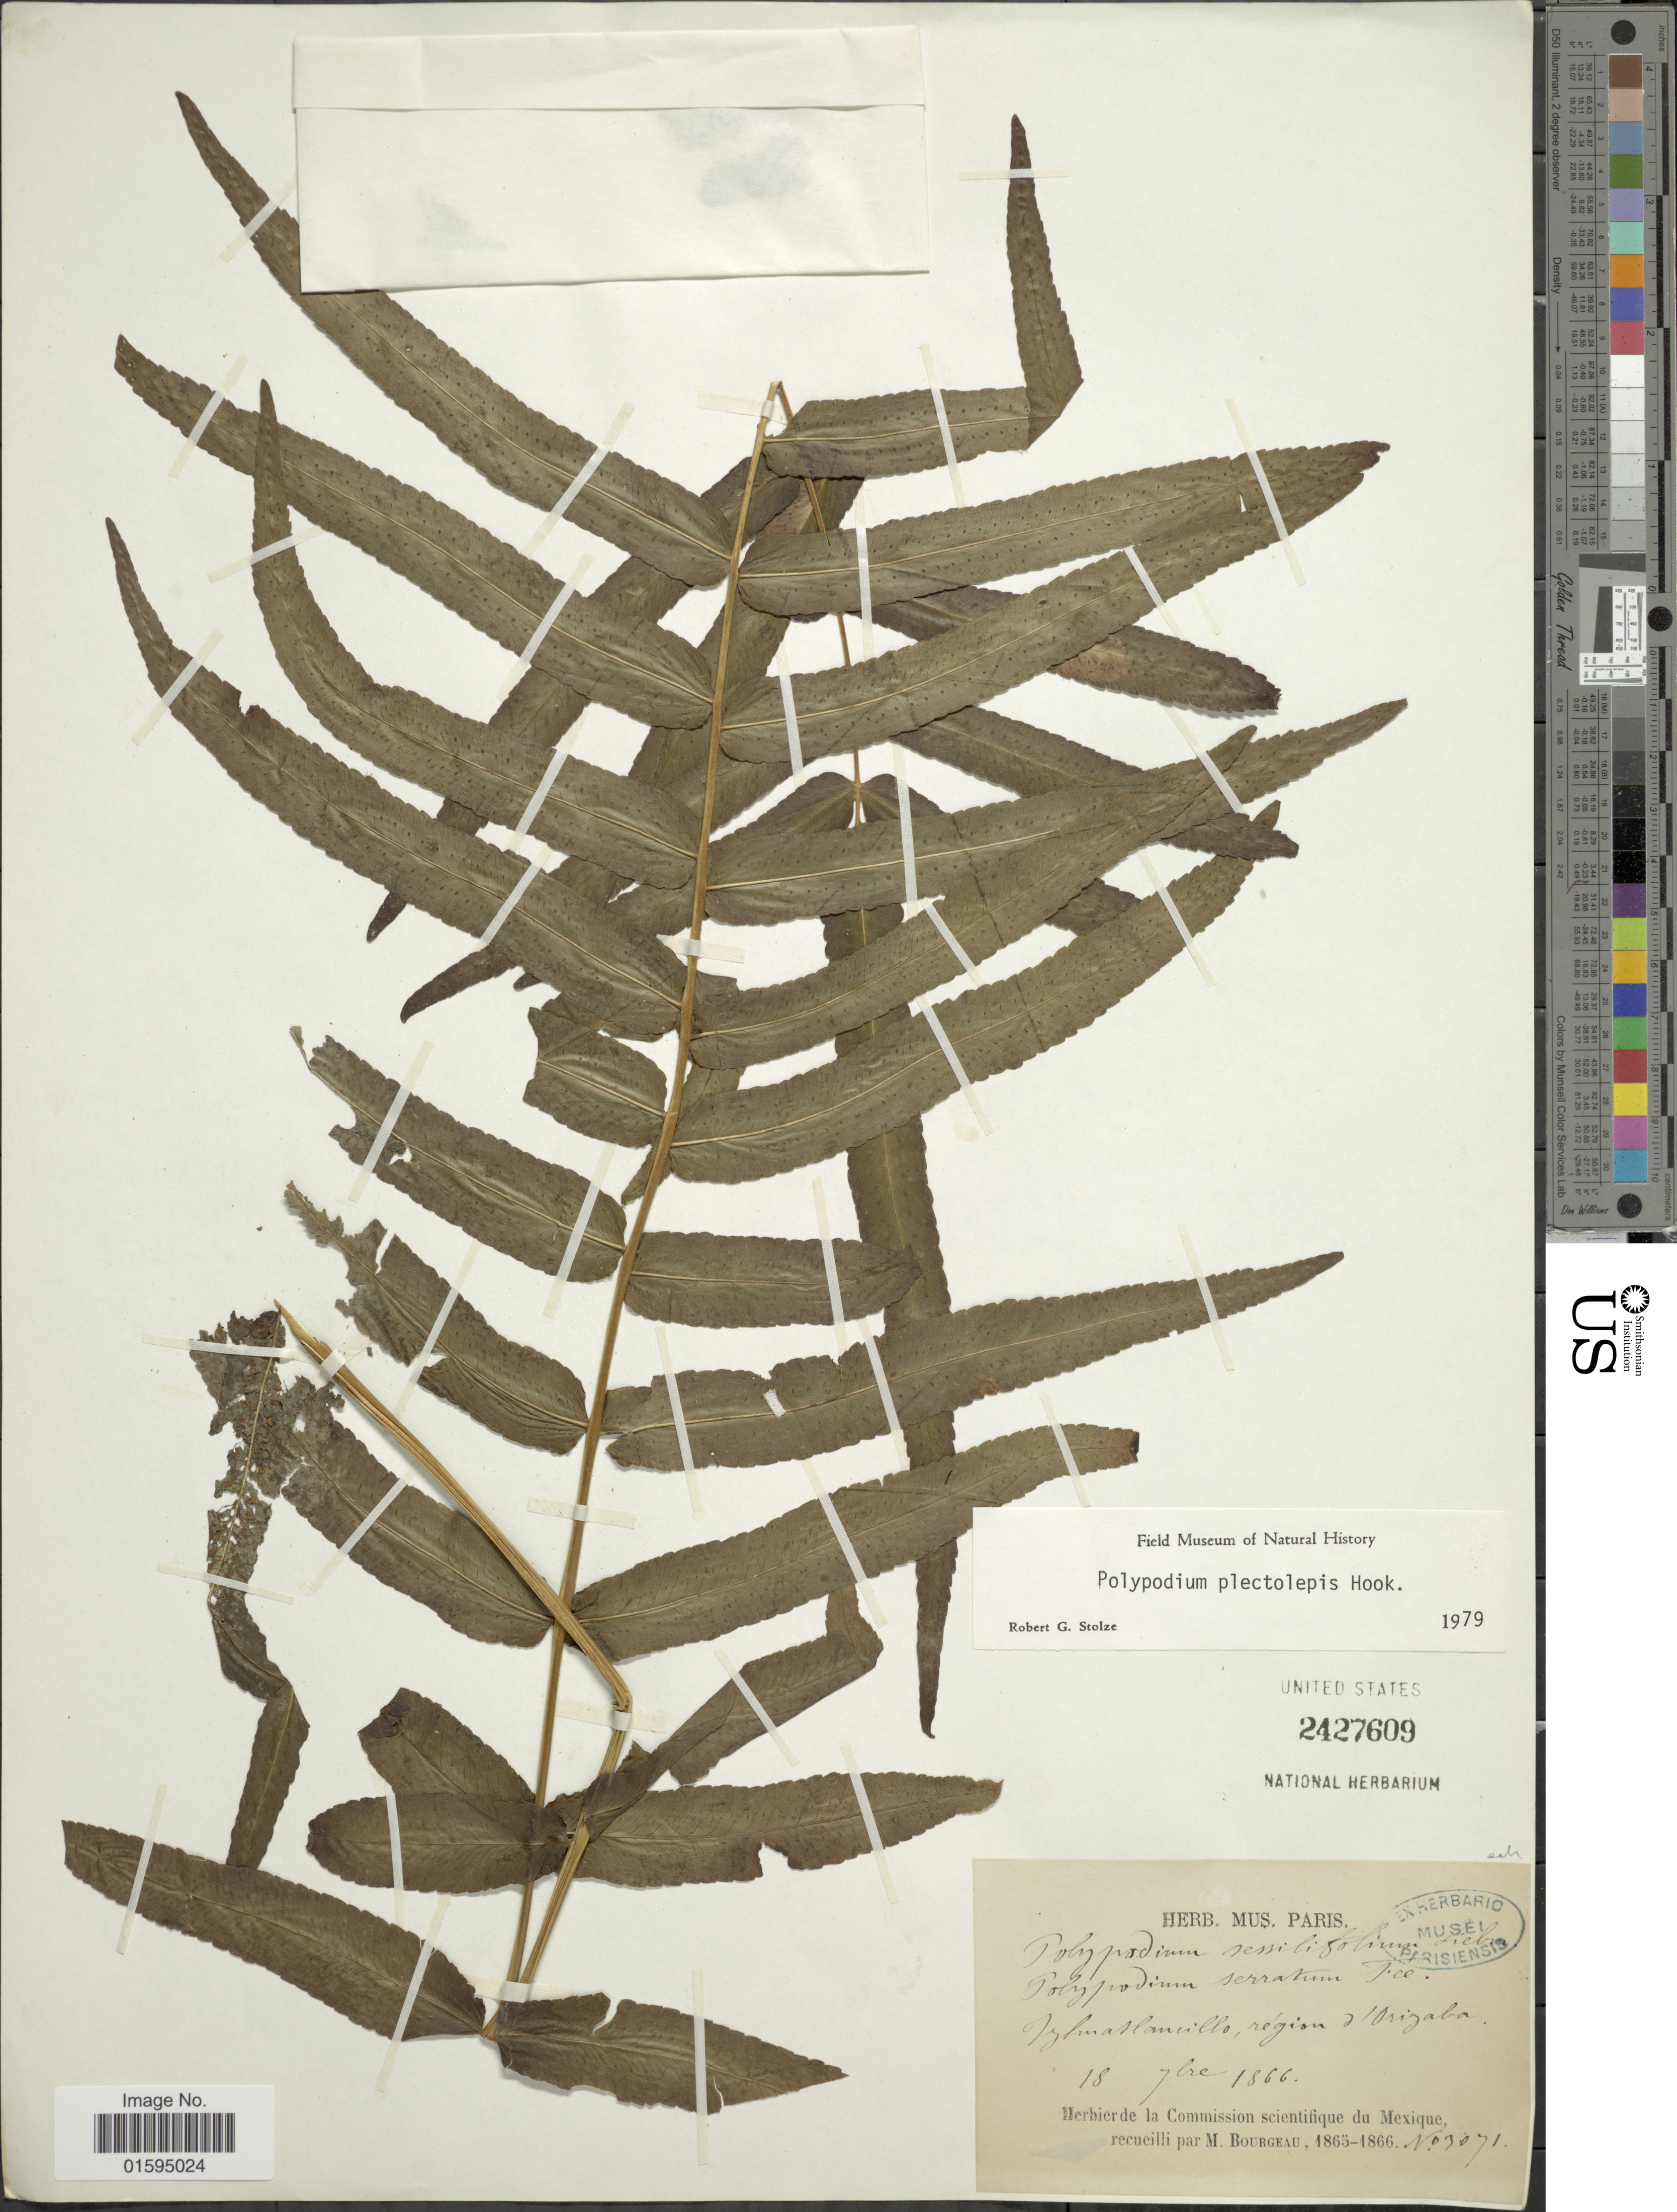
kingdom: Plantae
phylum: Tracheophyta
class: Polypodiopsida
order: Polypodiales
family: Polypodiaceae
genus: Polypodium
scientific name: Polypodium echinolepis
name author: Fée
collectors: M. Bourgeau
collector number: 3071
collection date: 1866-09-17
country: Mexico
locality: Ashuaslancillo,region de Orizala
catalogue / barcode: US 2427609